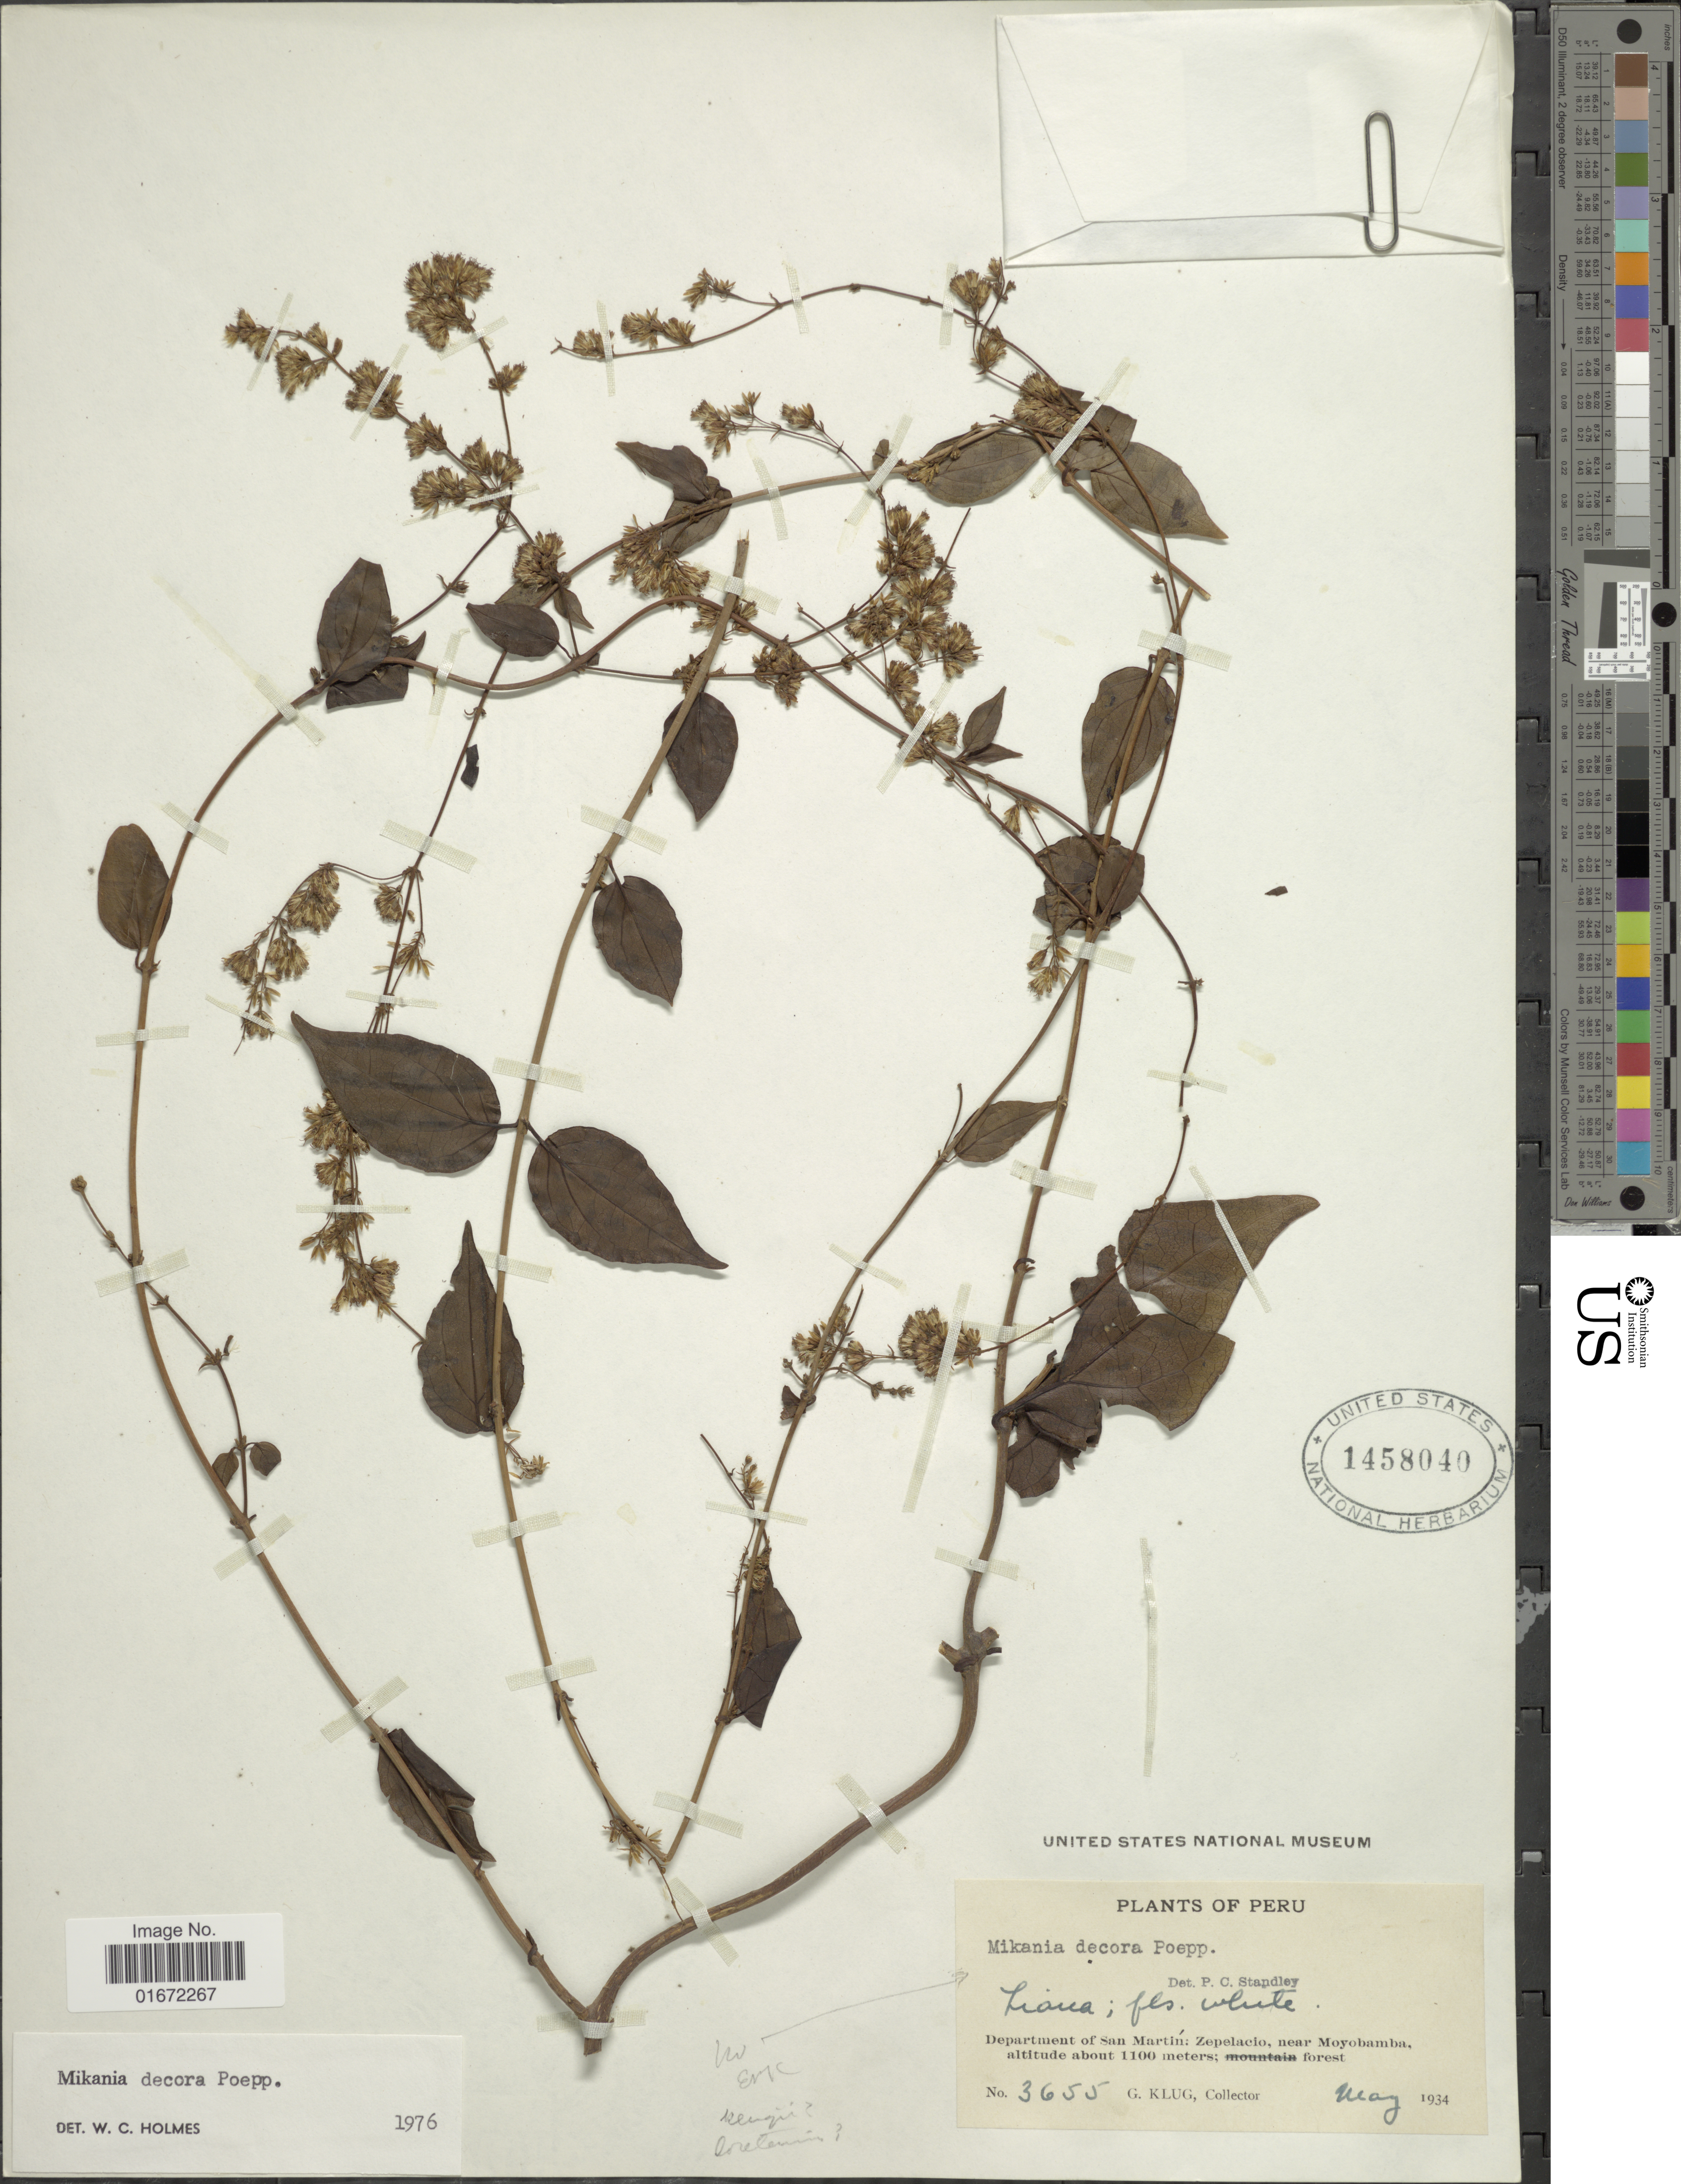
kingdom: Plantae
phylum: Tracheophyta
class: Magnoliopsida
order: Asterales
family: Asteraceae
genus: Mikania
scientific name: Mikania decora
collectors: G. Klug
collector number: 3655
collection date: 1934-05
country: Peru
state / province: San Martín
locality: Department of San Martín: Zepelacio, near Moyobamba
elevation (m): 1100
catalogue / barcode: US 1458040